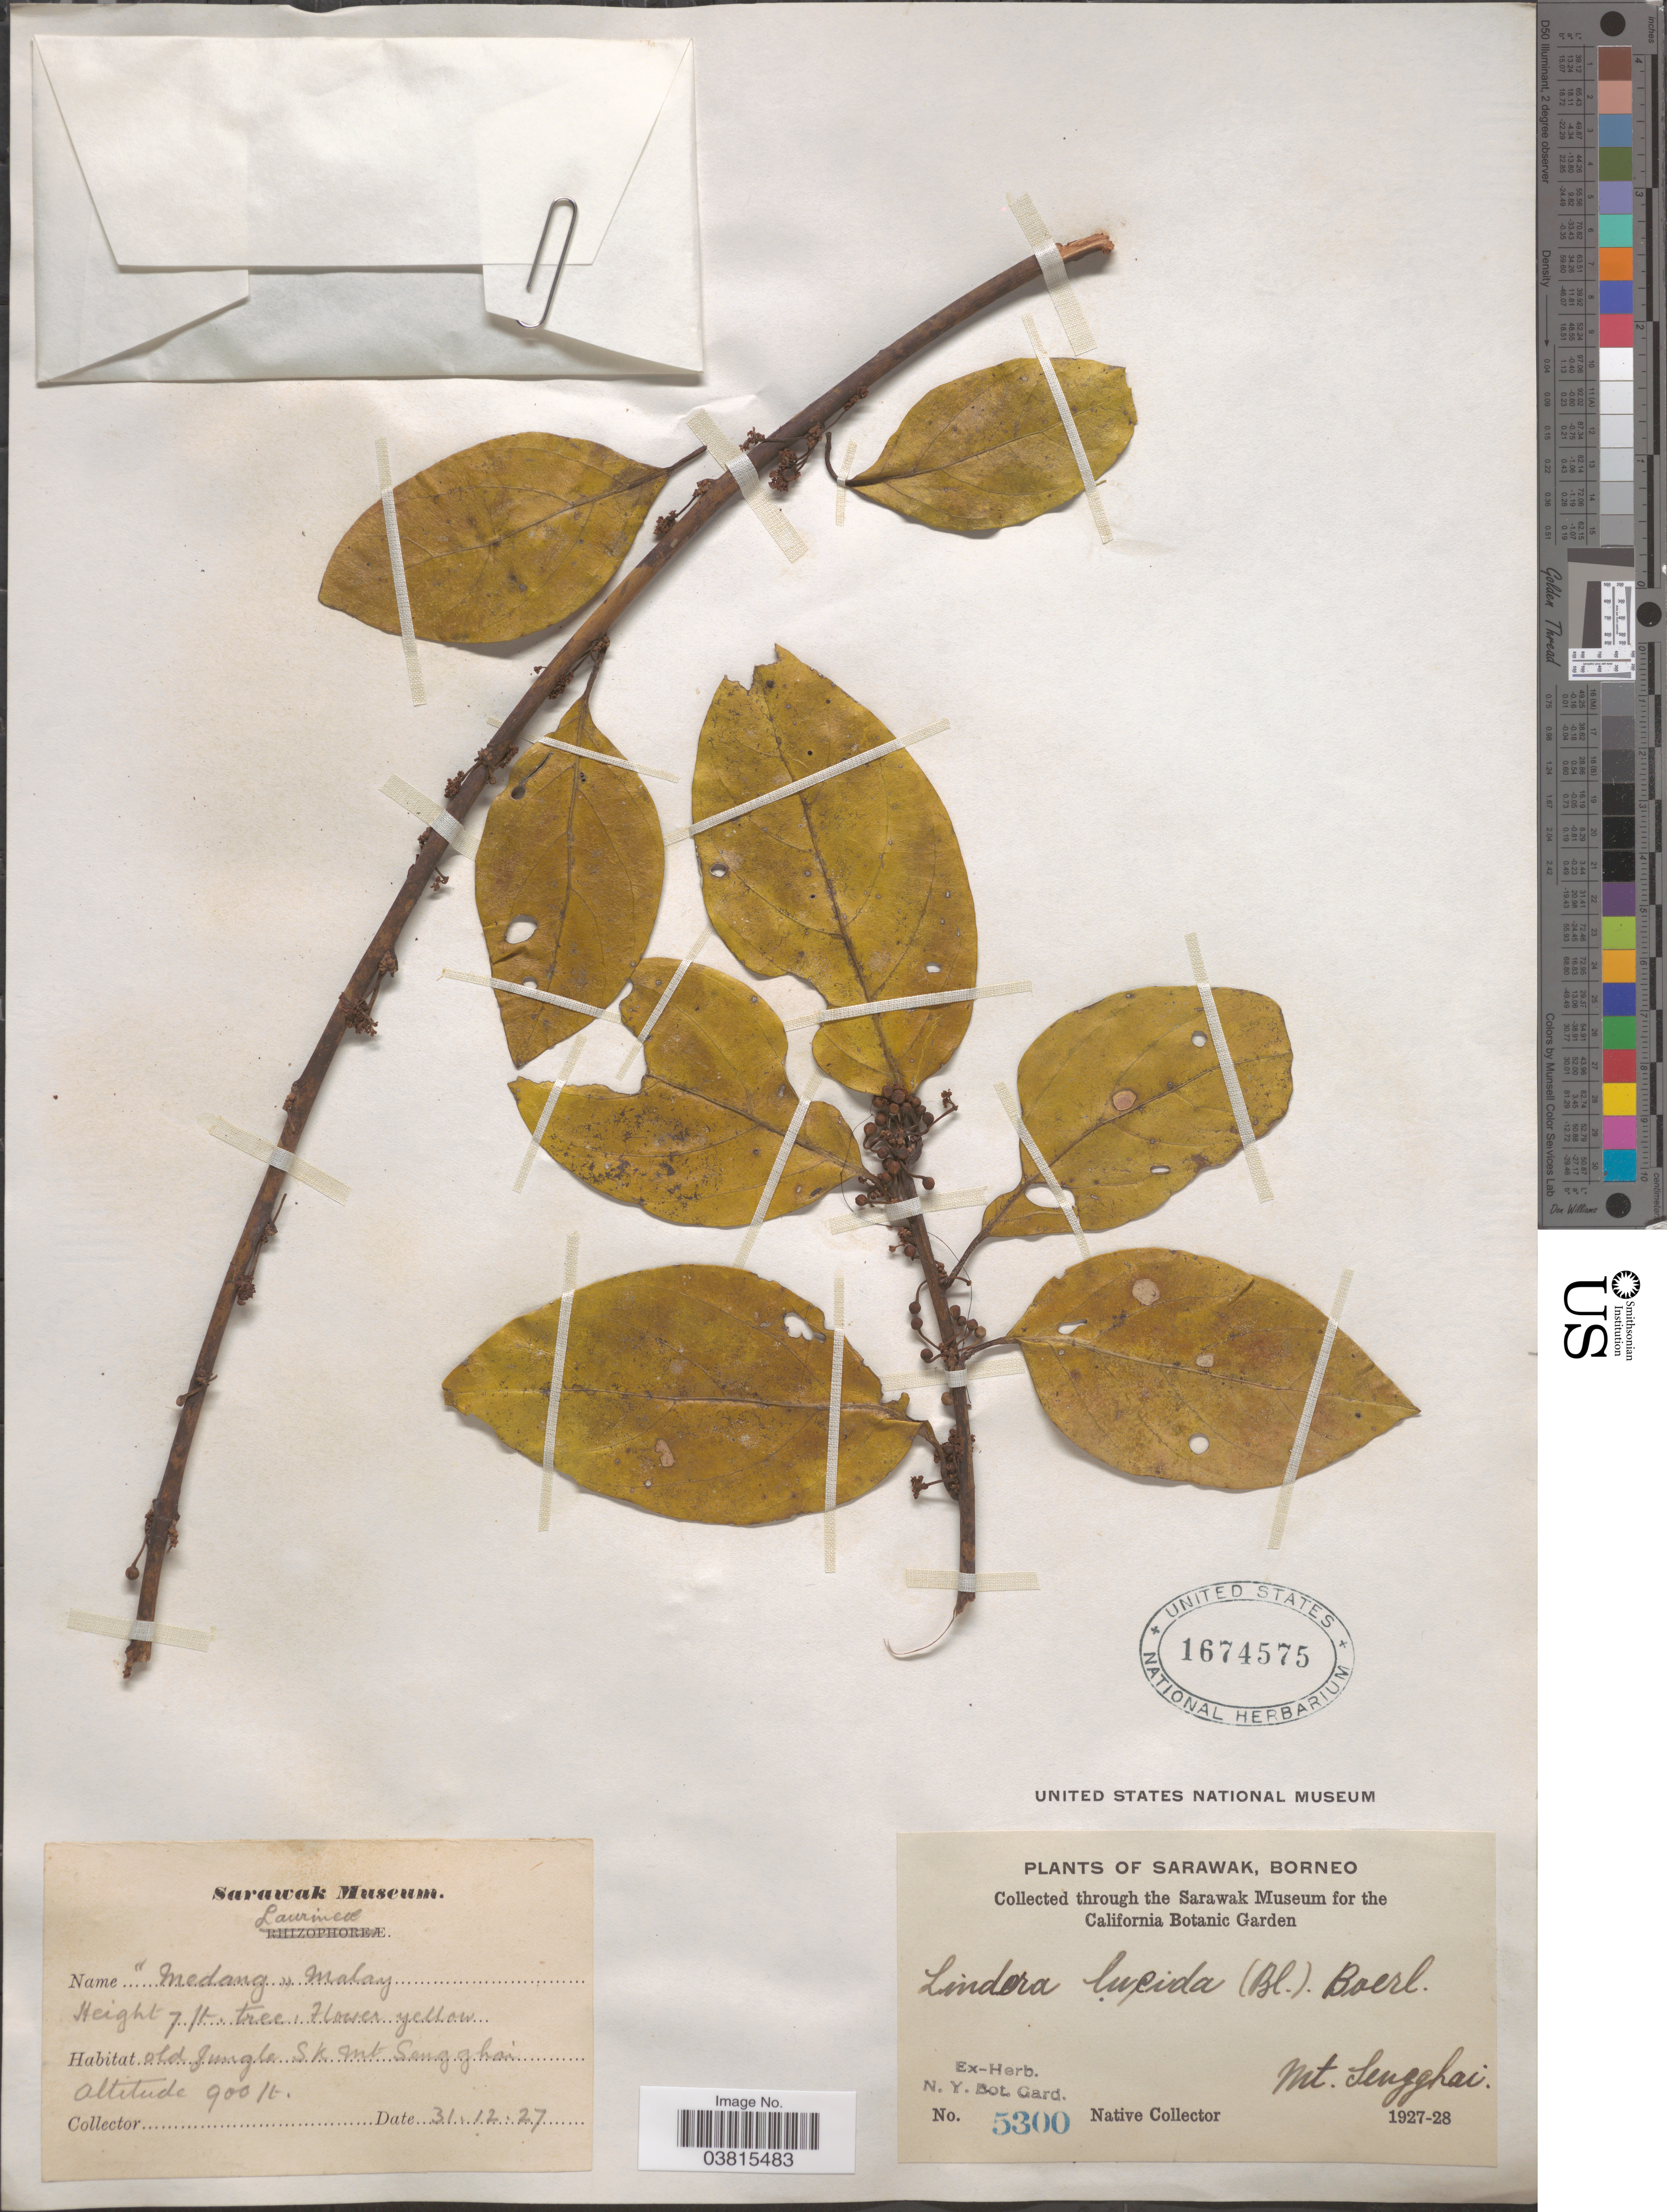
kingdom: Plantae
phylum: Tracheophyta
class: Magnoliopsida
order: Laurales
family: Lauraceae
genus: Lindera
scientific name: Lindera lucida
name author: (Blume) Boerl.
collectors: Native collector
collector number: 5300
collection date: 1927-12-31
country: Malaysia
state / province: Sarawak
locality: Old jungle Sk Mt Sengghai. Borneo.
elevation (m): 274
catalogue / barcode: US 1674575